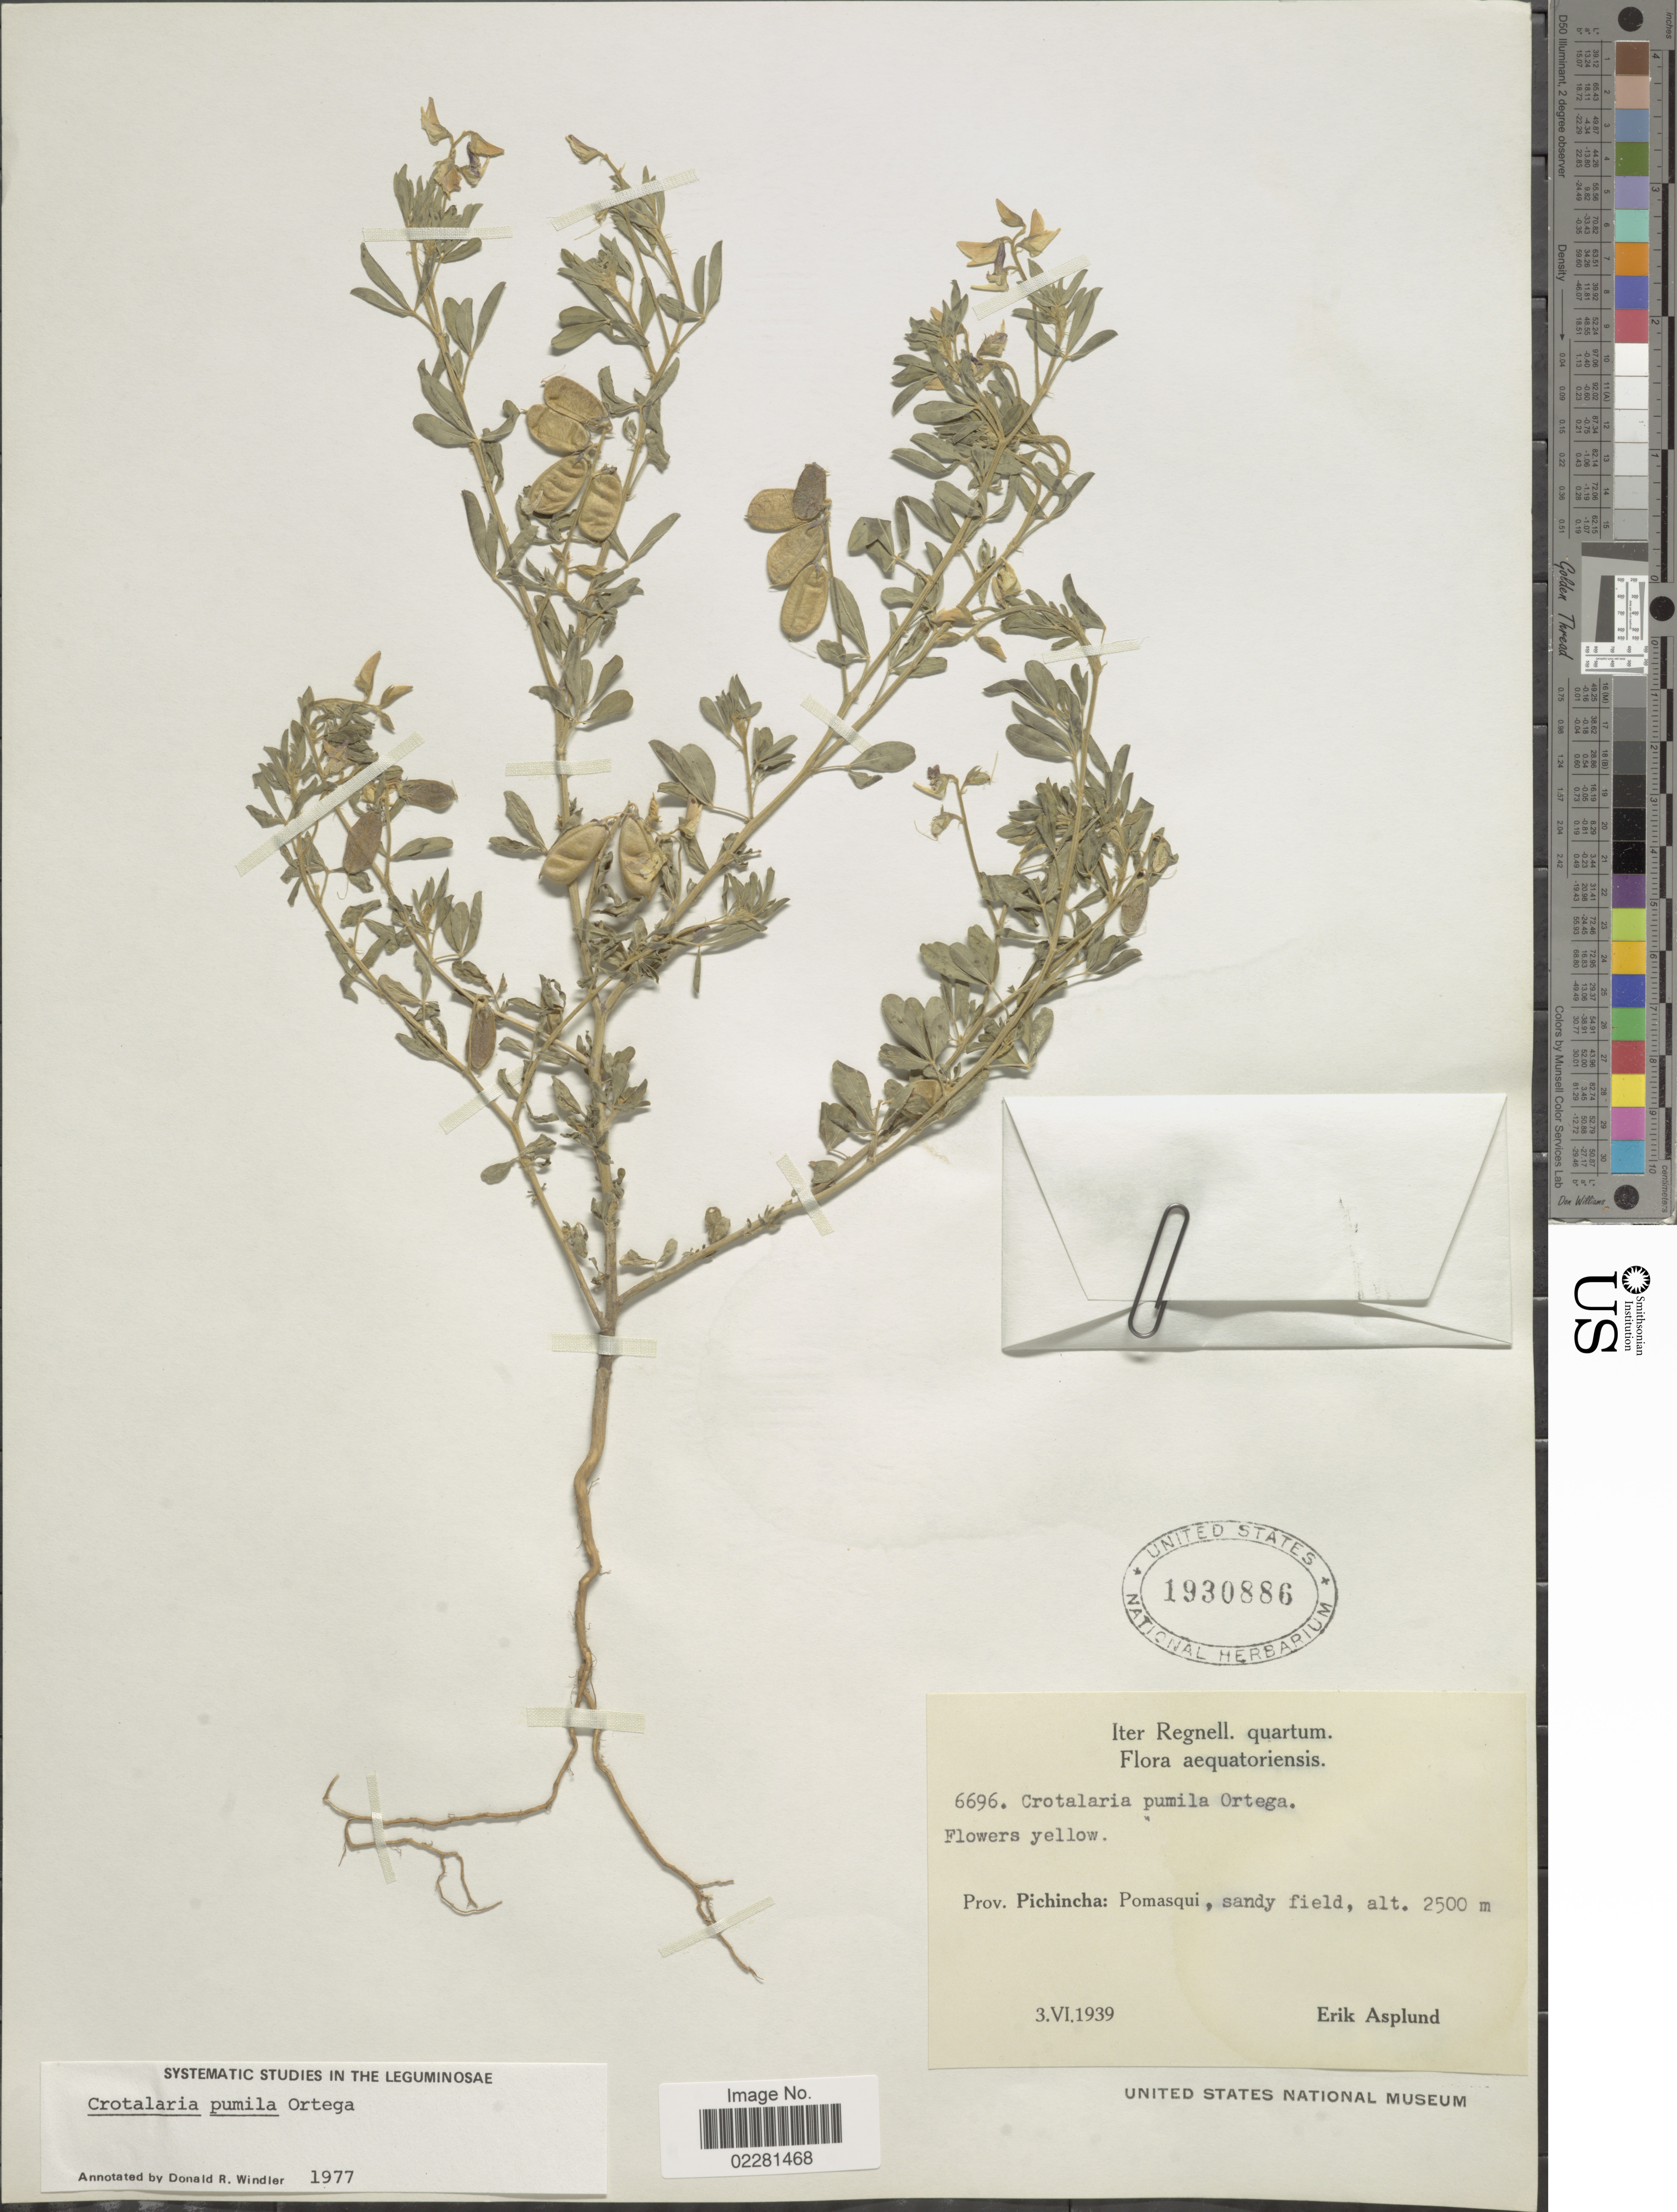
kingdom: Plantae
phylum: Tracheophyta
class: Magnoliopsida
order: Fabales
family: Fabaceae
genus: Crotalaria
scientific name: Crotalaria pumila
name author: Ortega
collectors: E. Asplund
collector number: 6696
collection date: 1939-06-03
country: Ecuador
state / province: Pichincha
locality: Pomasqui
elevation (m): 2500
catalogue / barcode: US 1930886